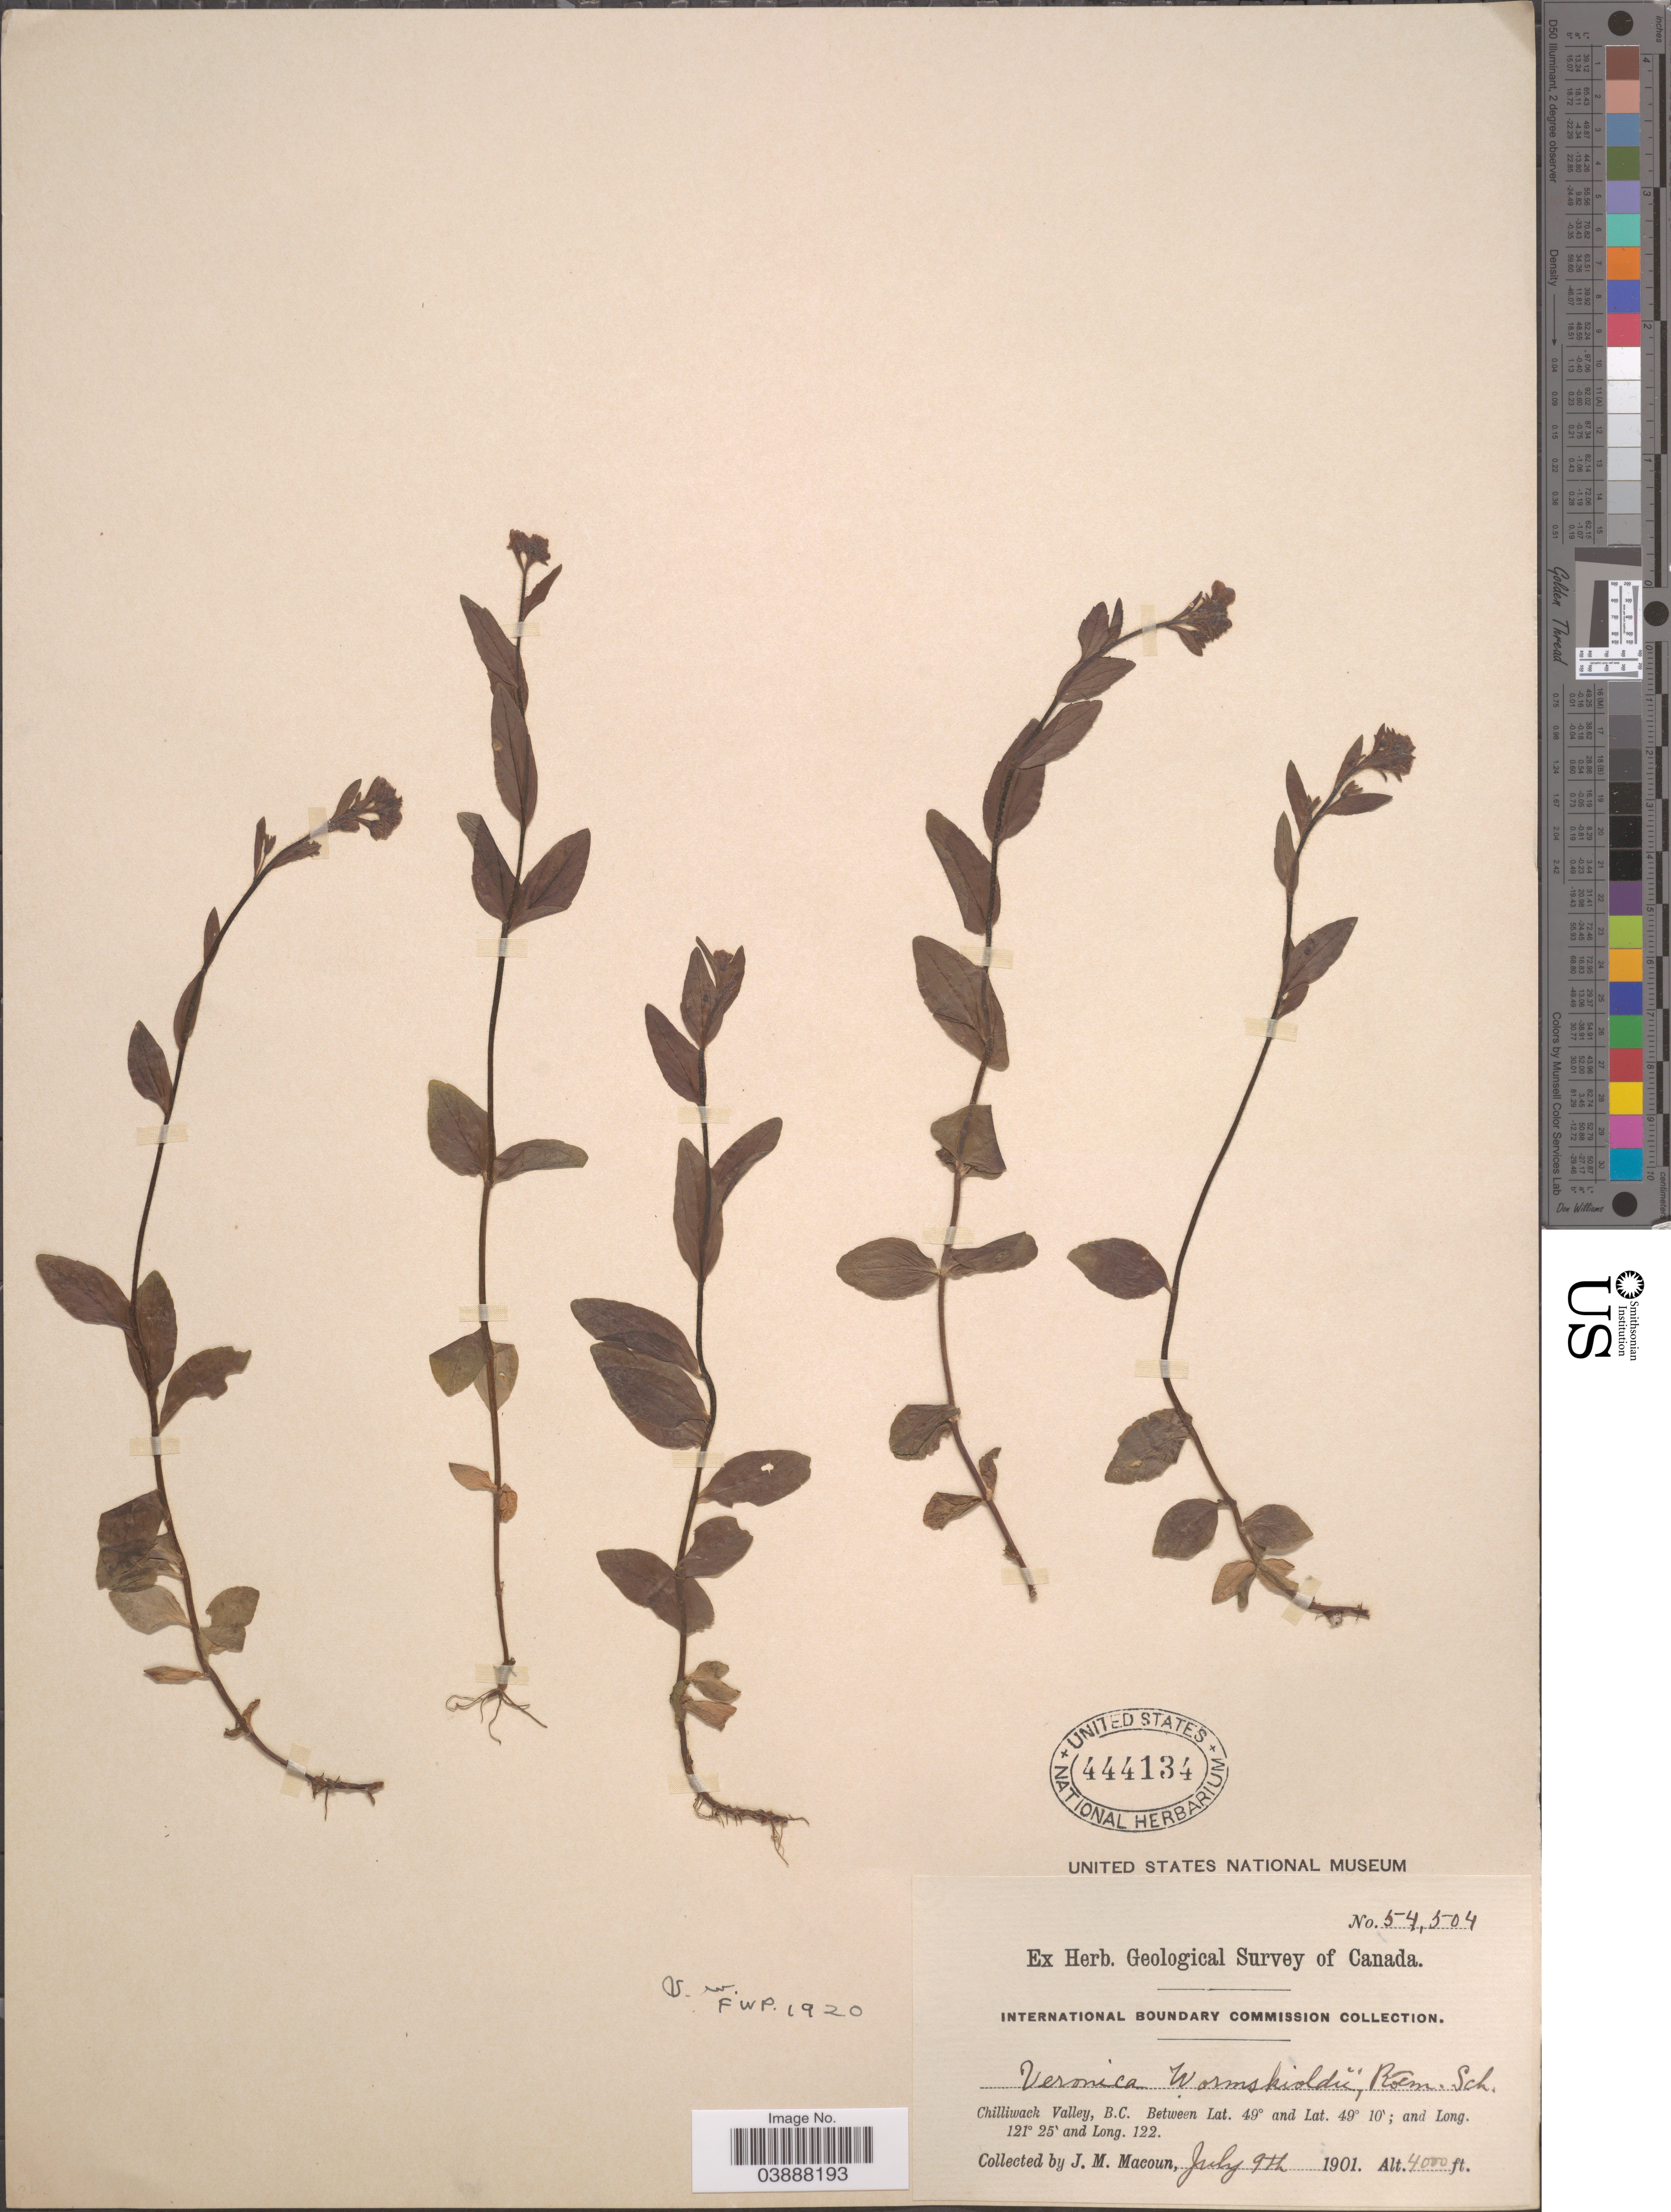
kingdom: Plantae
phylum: Tracheophyta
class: Magnoliopsida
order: Lamiales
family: Plantaginaceae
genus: Veronica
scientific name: Veronica wormskjoldii subsp. wormskjoldii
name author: Roem. & Schult.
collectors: J. M. Macoun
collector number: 54504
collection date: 1901-07-09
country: Canada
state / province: British Columbia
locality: International Boundary Commission. Chilliwack Valley.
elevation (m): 1219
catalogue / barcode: US 444134